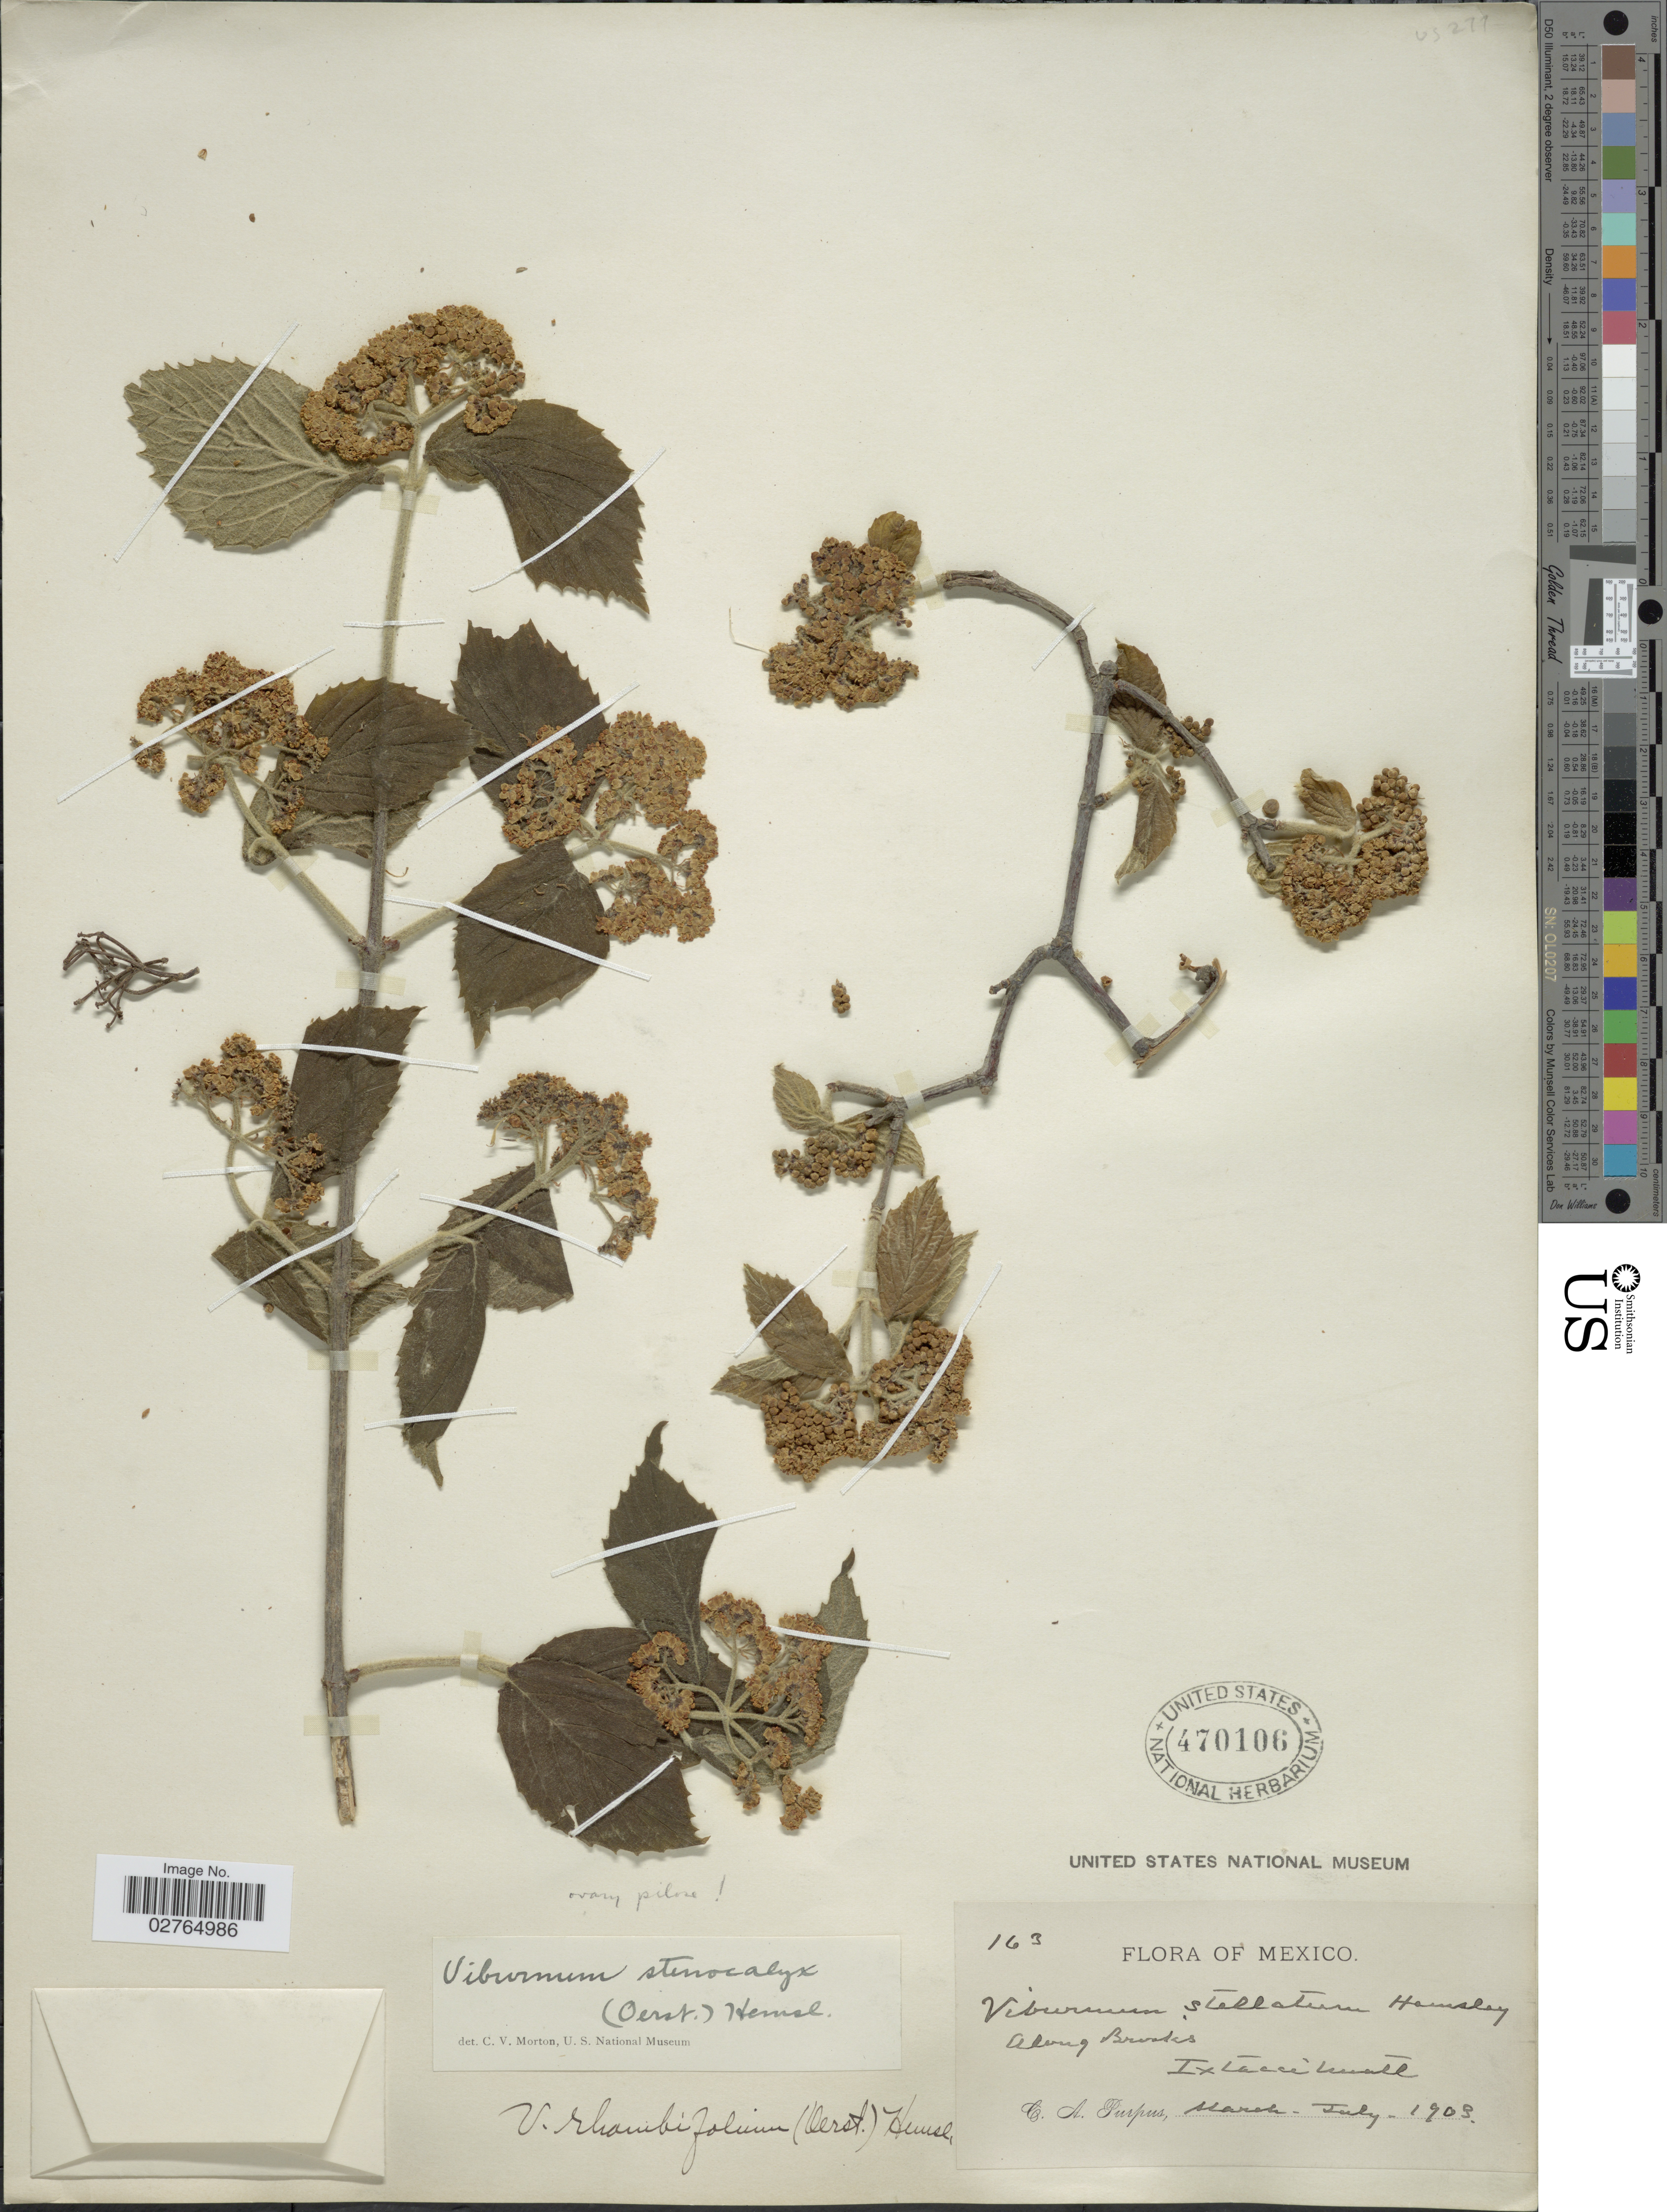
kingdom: Plantae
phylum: Tracheophyta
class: Magnoliopsida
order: Dipsacales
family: Viburnaceae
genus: Viburnum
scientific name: Viburnum stenocalyx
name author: (Oerst.) Hemsl.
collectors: C. A. Purpus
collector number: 163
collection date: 1903-03/1903-07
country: Mexico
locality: Along Brooks, Ixtaccihuatl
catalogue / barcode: US 470106